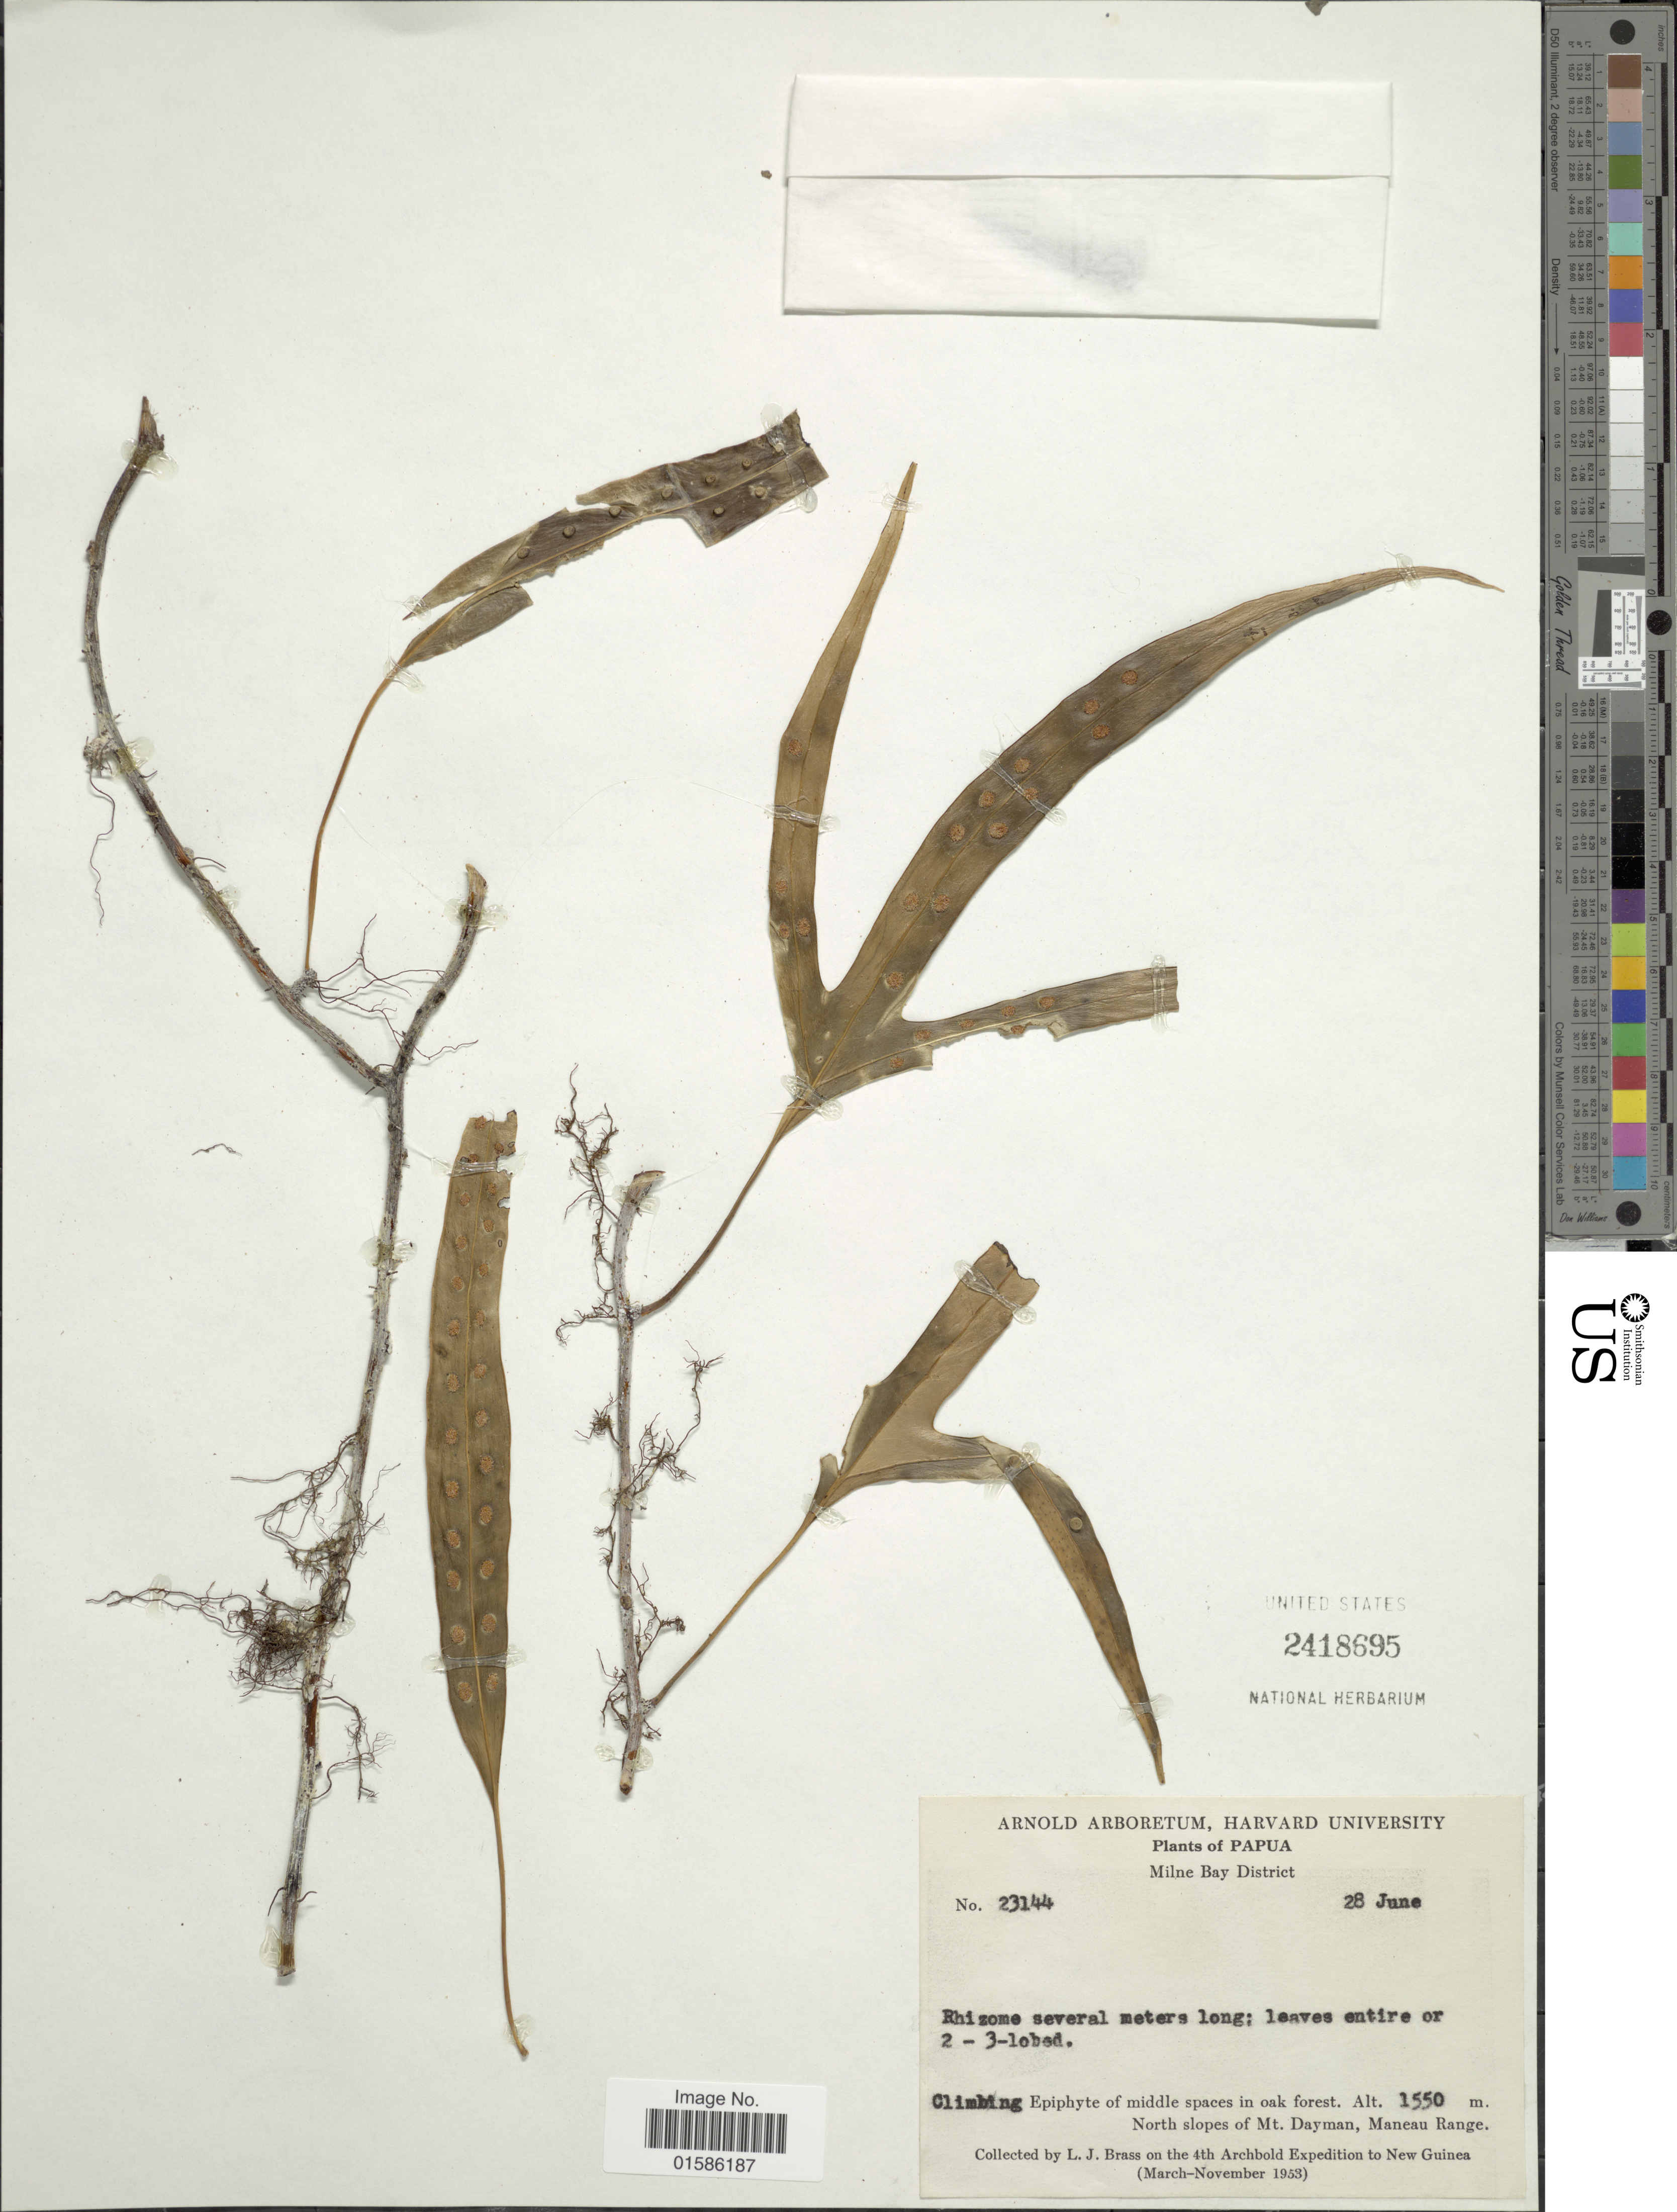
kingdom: Plantae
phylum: Tracheophyta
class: Polypodiopsida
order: Polypodiales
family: Polypodiaceae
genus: Microsorum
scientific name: Microsorum cromwellii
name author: (Rosenst.) Copel.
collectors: L. J. Brass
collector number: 23144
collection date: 1953-06-28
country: Papua New Guinea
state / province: Milne Bay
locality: Milne Bay District, North slopes of Mt Dayman, Maneau Range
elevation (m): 1550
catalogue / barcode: US 2418695